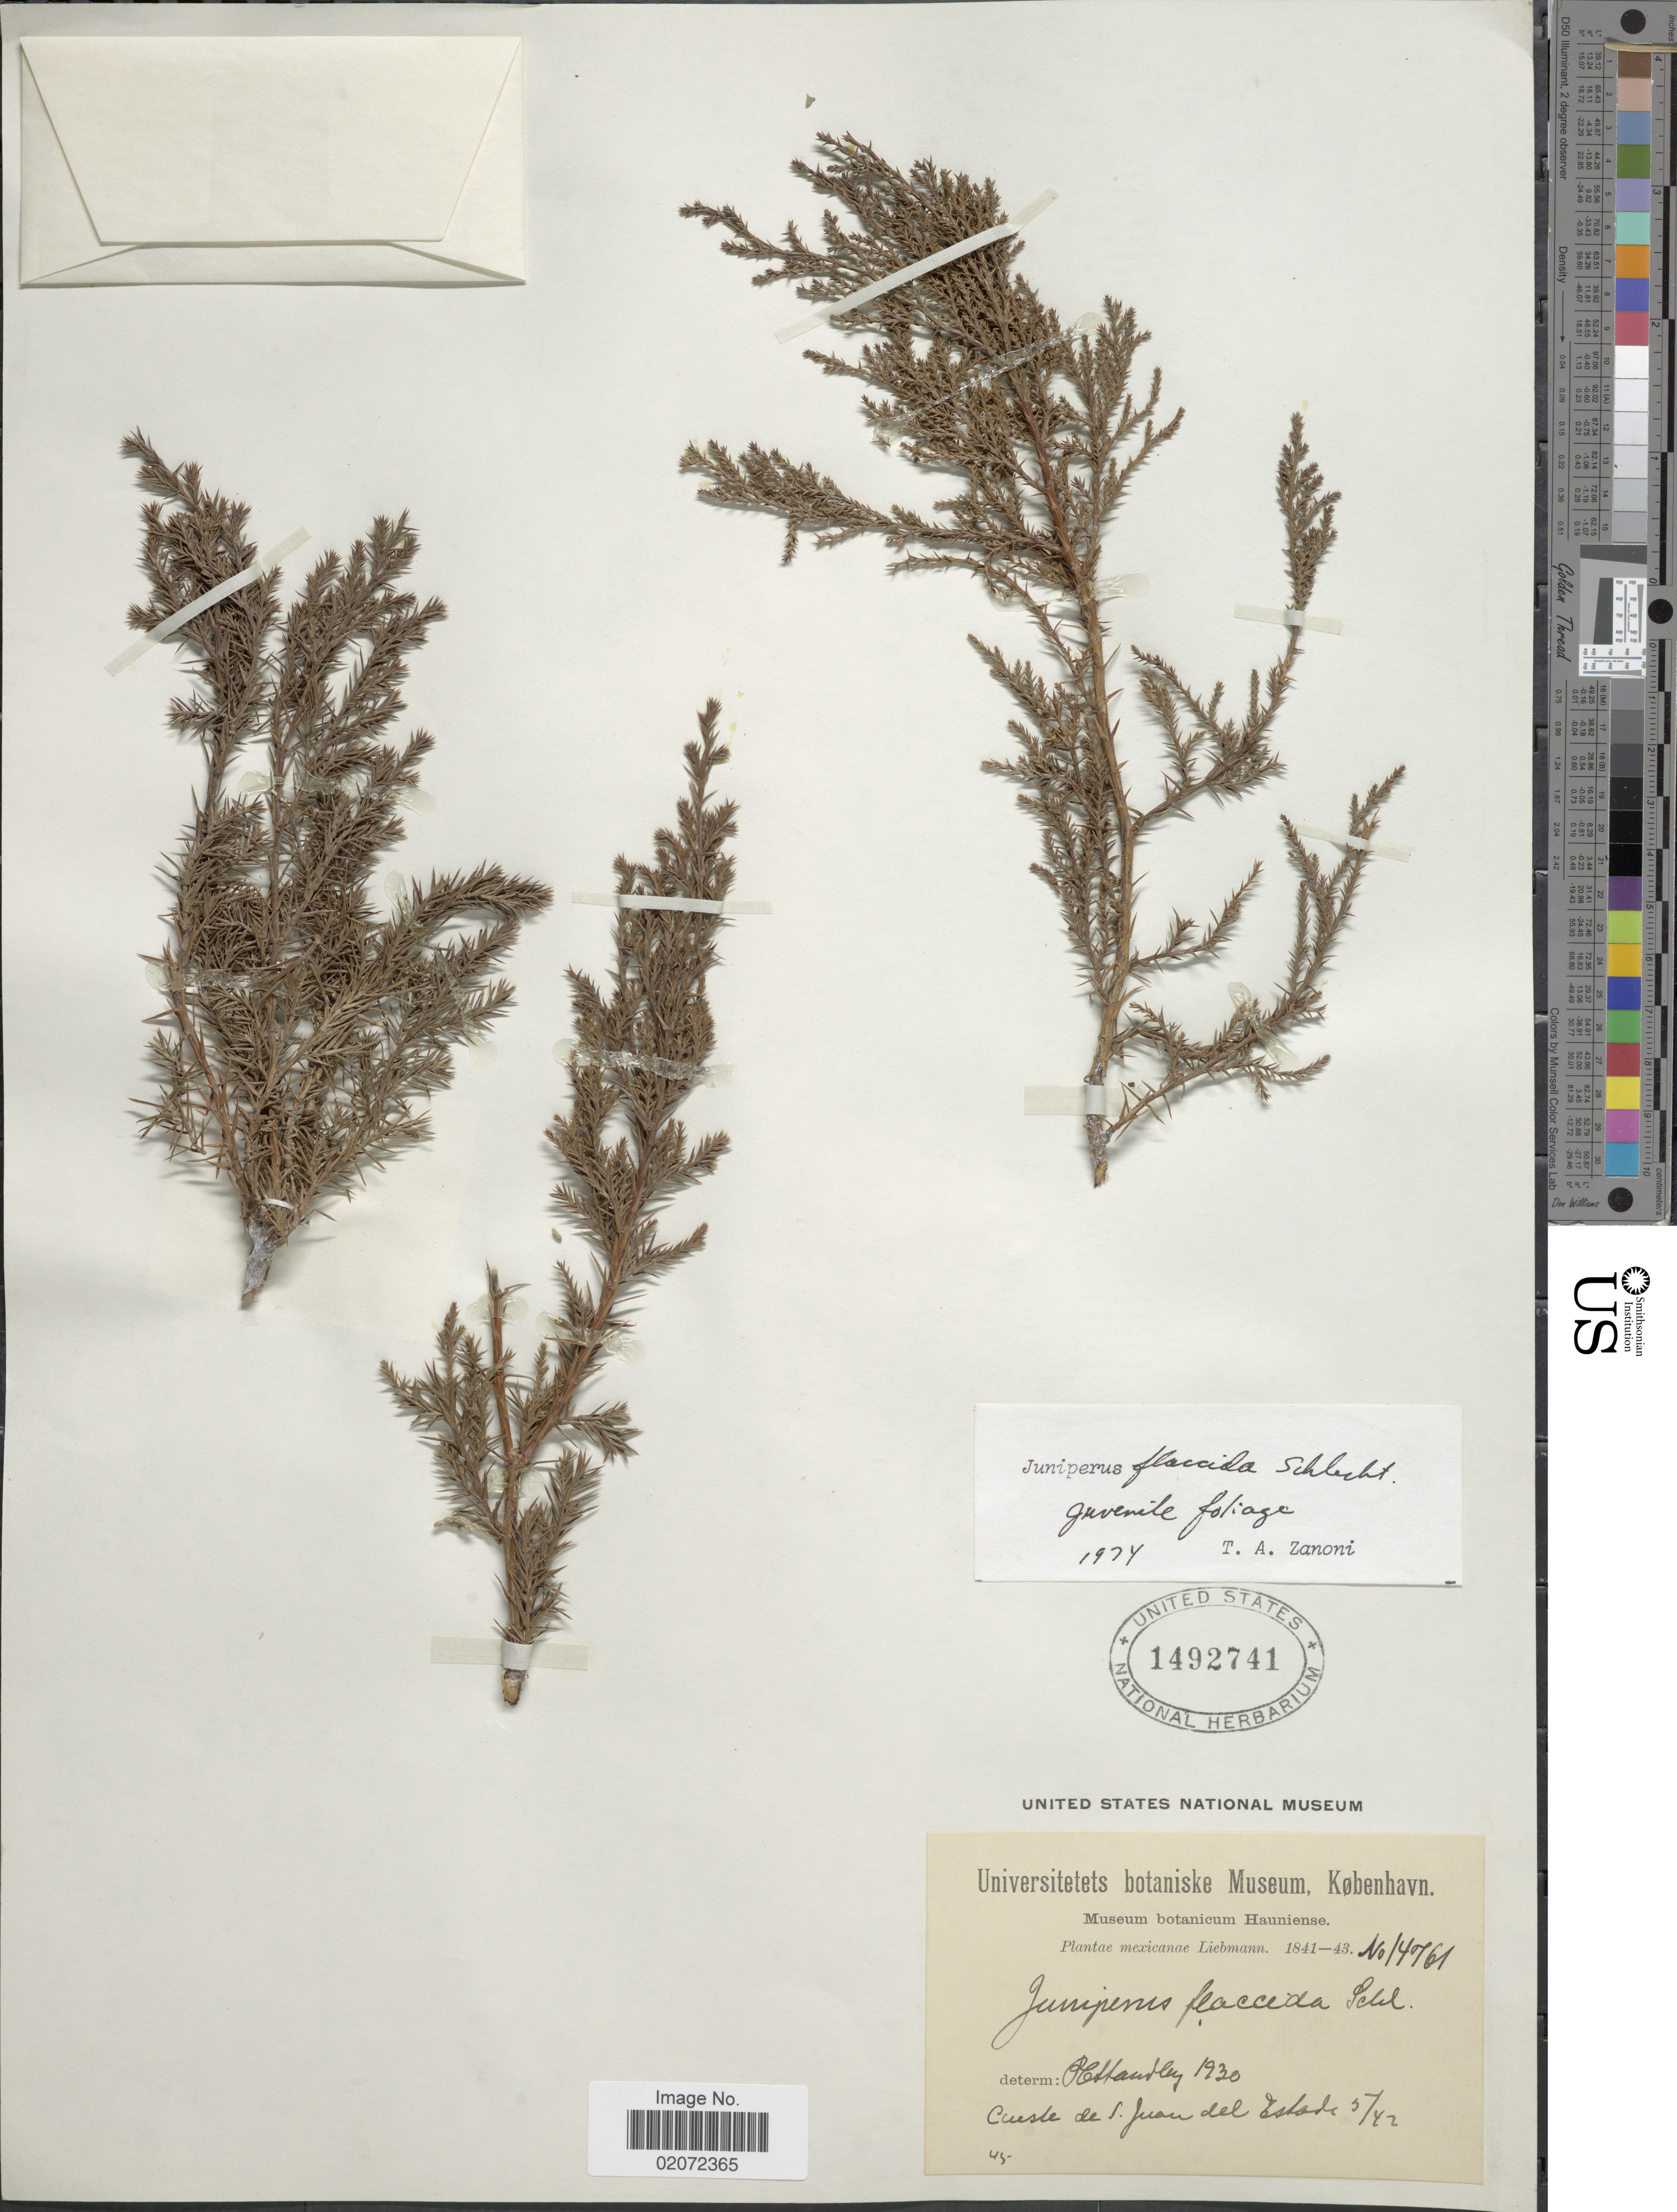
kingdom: Plantae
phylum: Tracheophyta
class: Pinopsida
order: Pinales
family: Cupressaceae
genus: Juniperus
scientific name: Juniperus flaccida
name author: Schltdl.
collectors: Liebmann, --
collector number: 4761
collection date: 1842-05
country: Mexico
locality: Cueste de S. Juan del Estado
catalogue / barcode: US 1492741